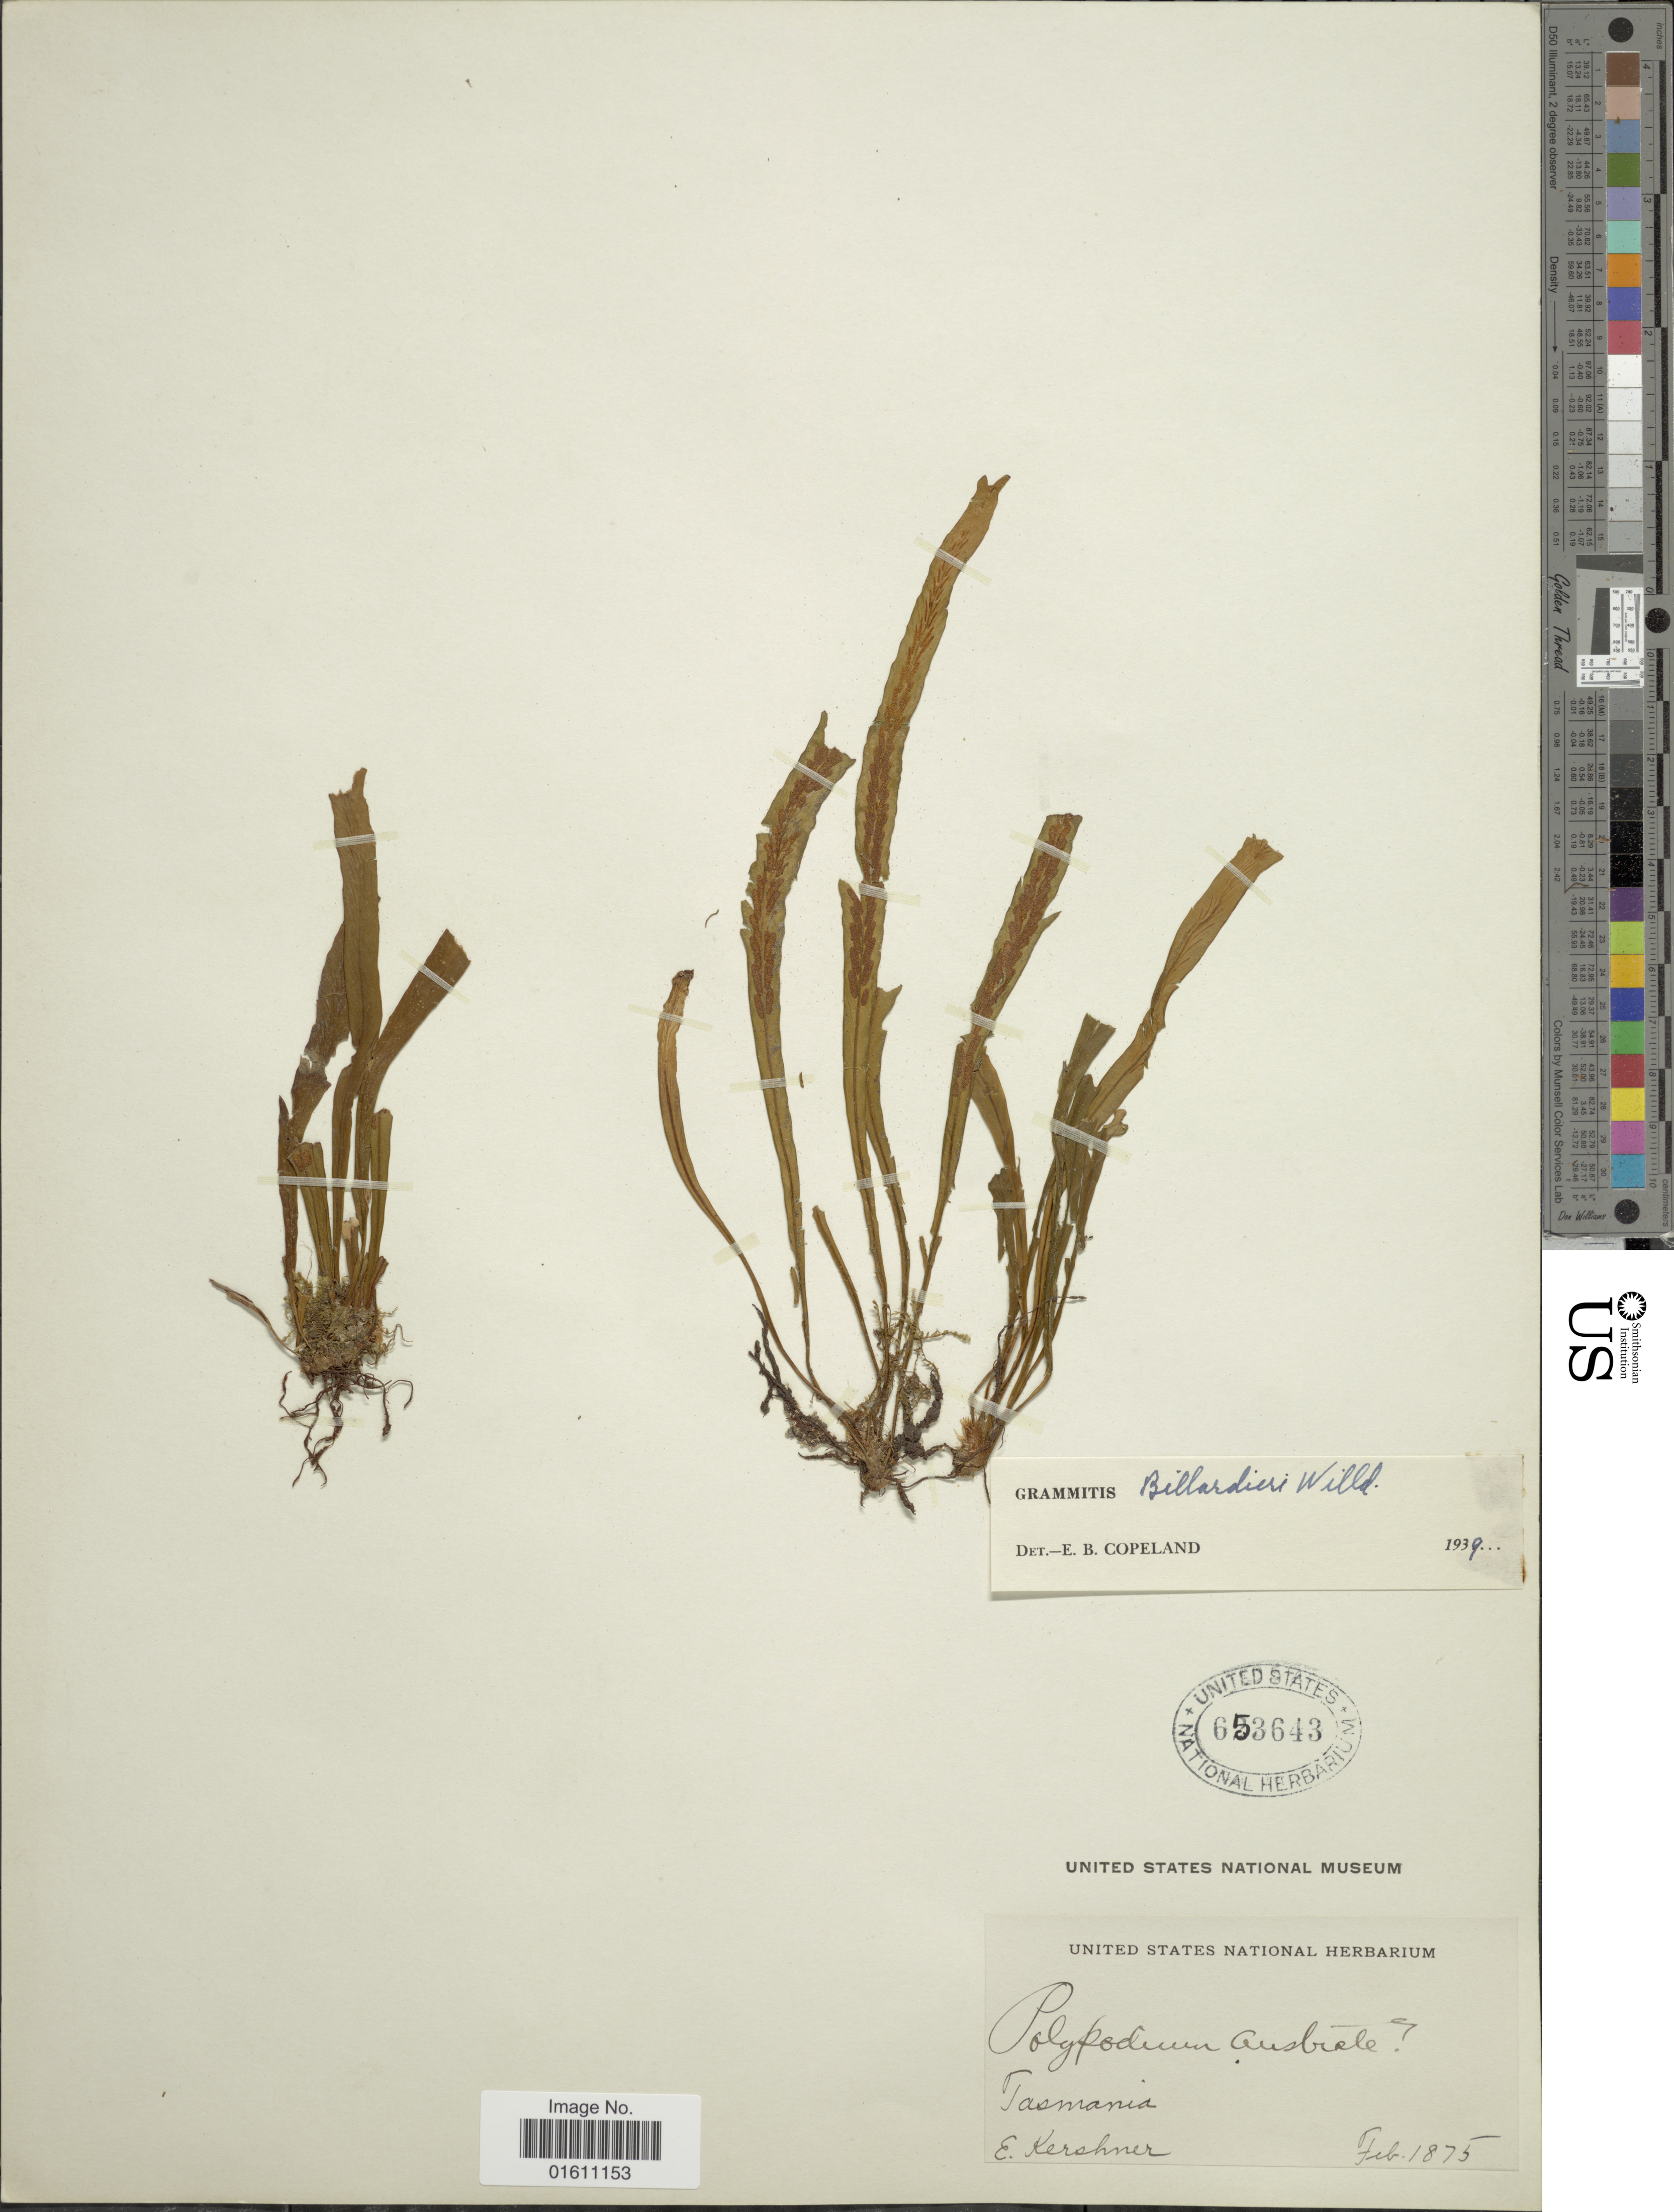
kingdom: Plantae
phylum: Tracheophyta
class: Polypodiopsida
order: Polypodiales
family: Polypodiaceae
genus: Notogrammitis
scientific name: Notogrammitis billardierei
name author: (Willd.) Parris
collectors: E. Kershner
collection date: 1875-02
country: Australia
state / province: Tasmania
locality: Tasmania.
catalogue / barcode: US 653643